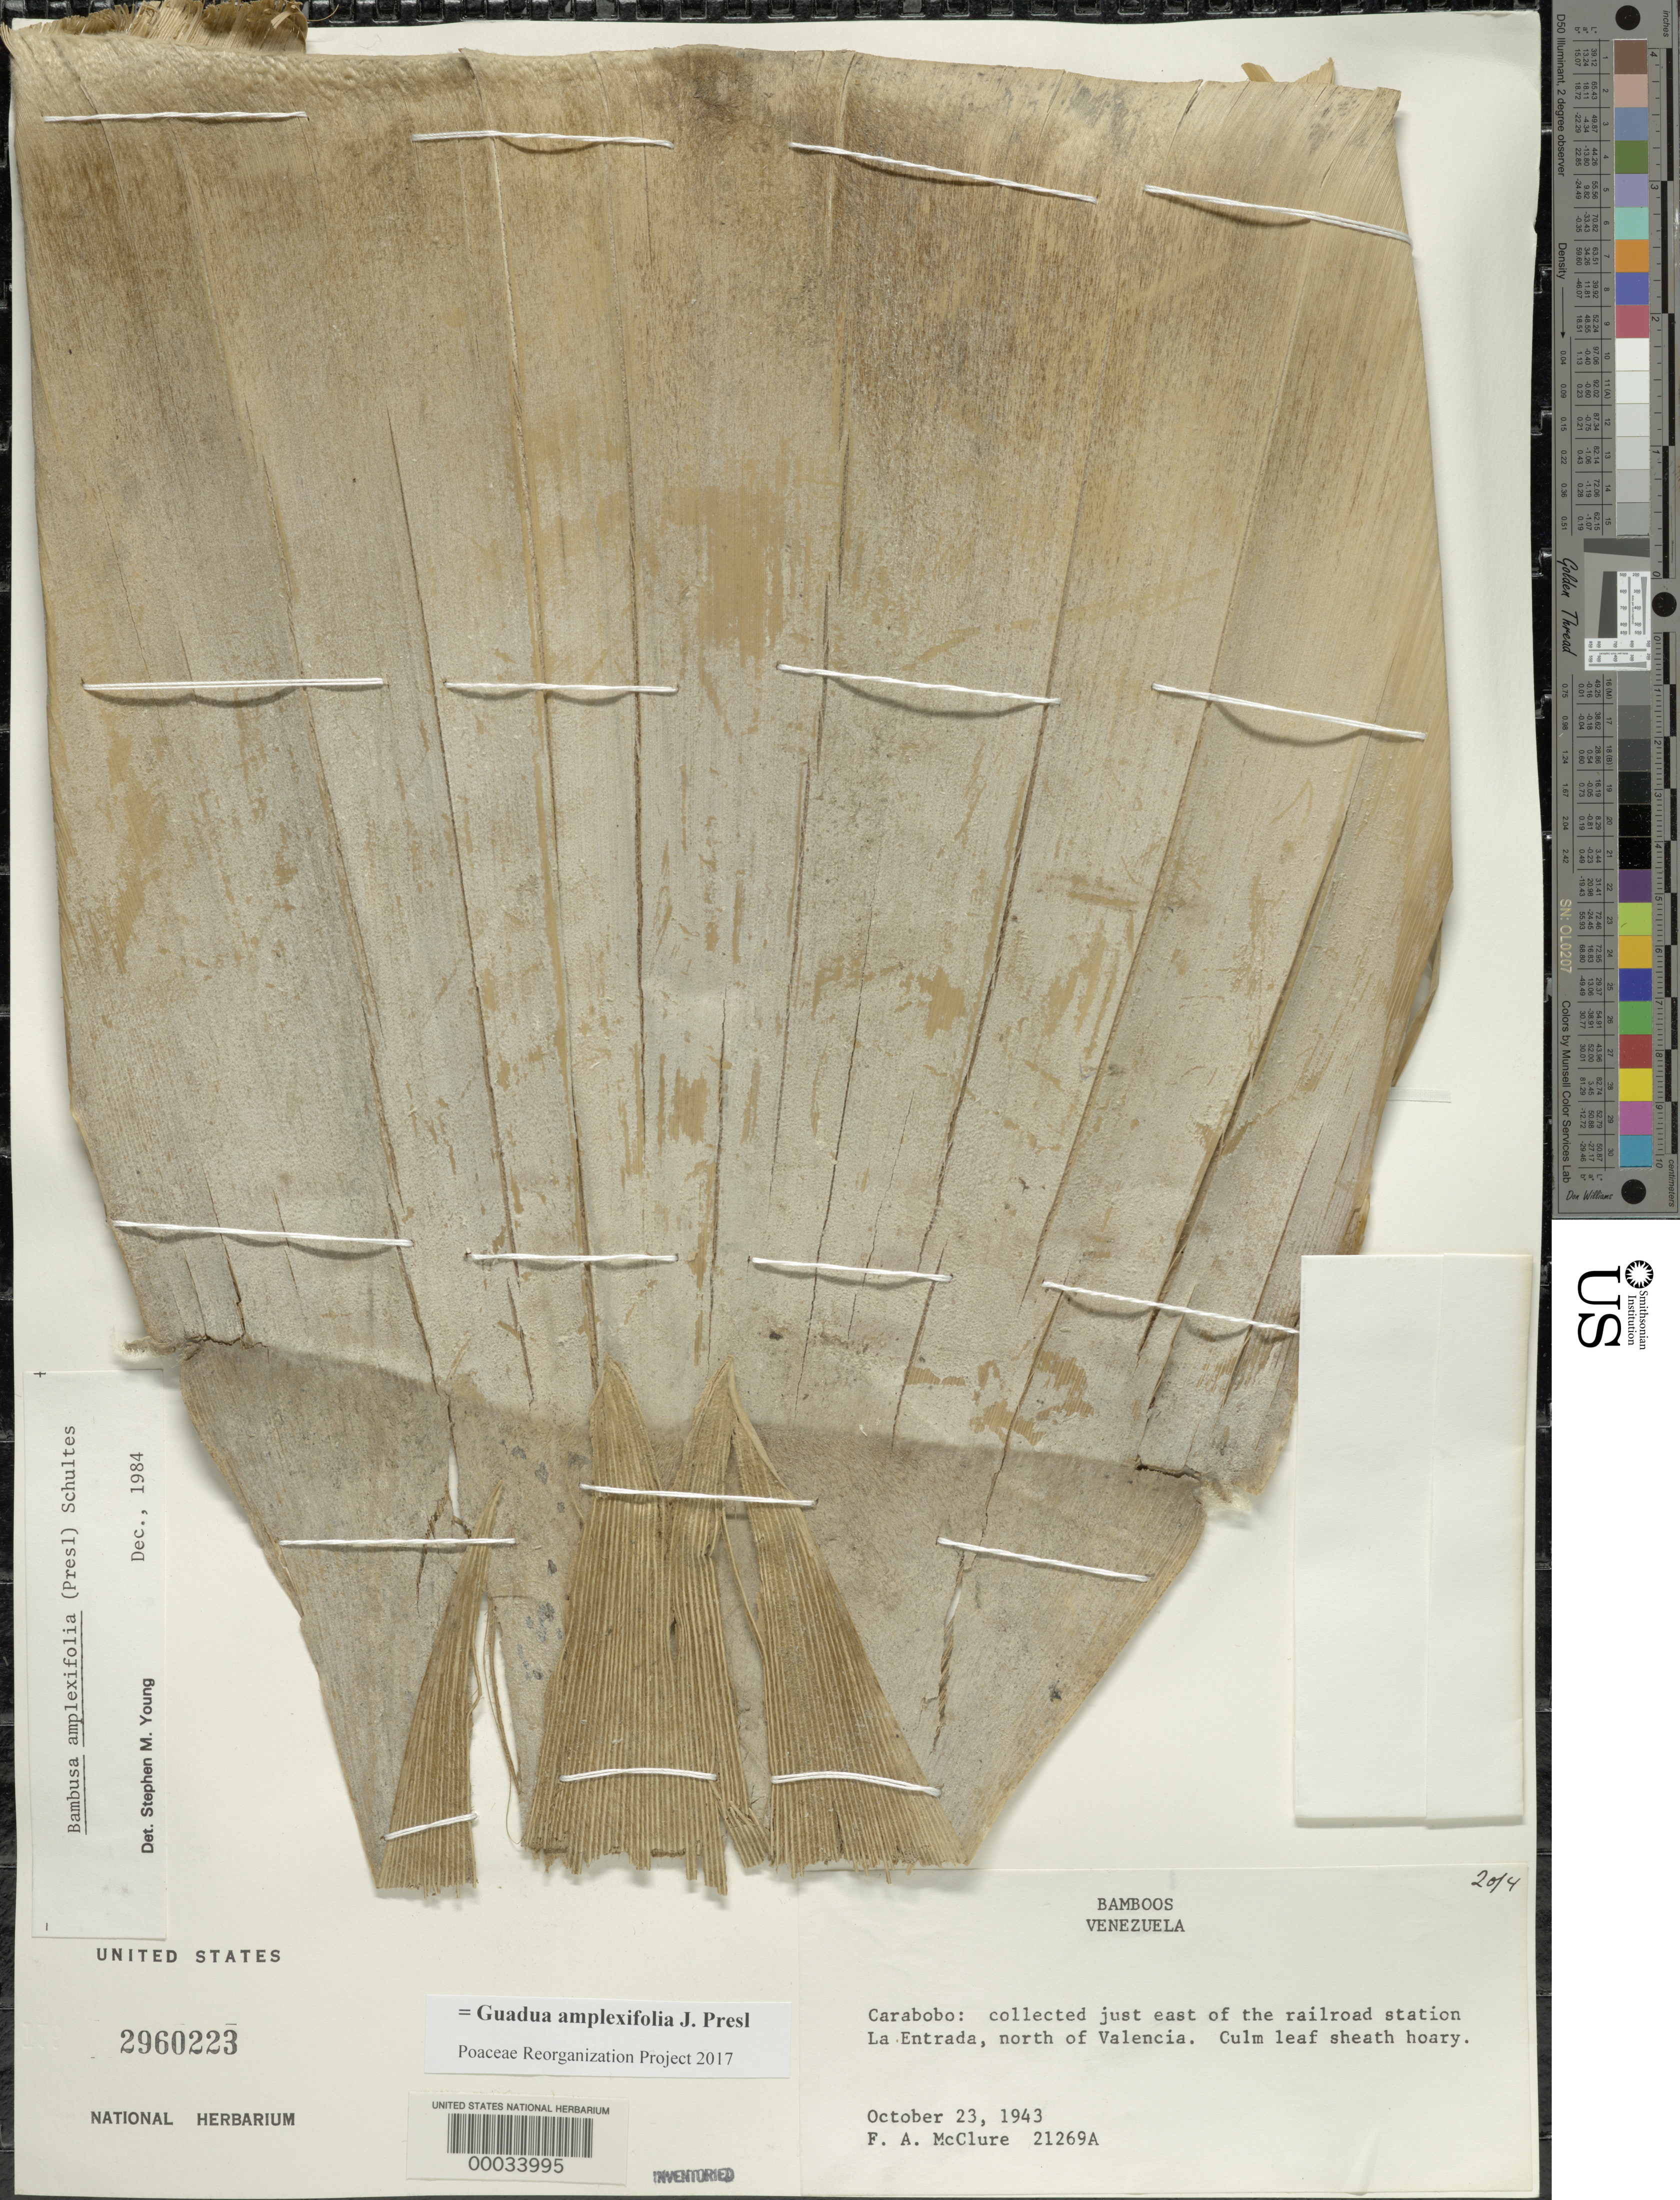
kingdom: Plantae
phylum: Tracheophyta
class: Liliopsida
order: Poales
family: Poaceae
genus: Guadua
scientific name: Guadua amplexifolia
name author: J. Presl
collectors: F. A. McClure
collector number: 21269 A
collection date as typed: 23 Oct 1943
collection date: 1943-10-23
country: Venezuela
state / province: Carabobo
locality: La entrada, valencia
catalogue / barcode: US 2960223